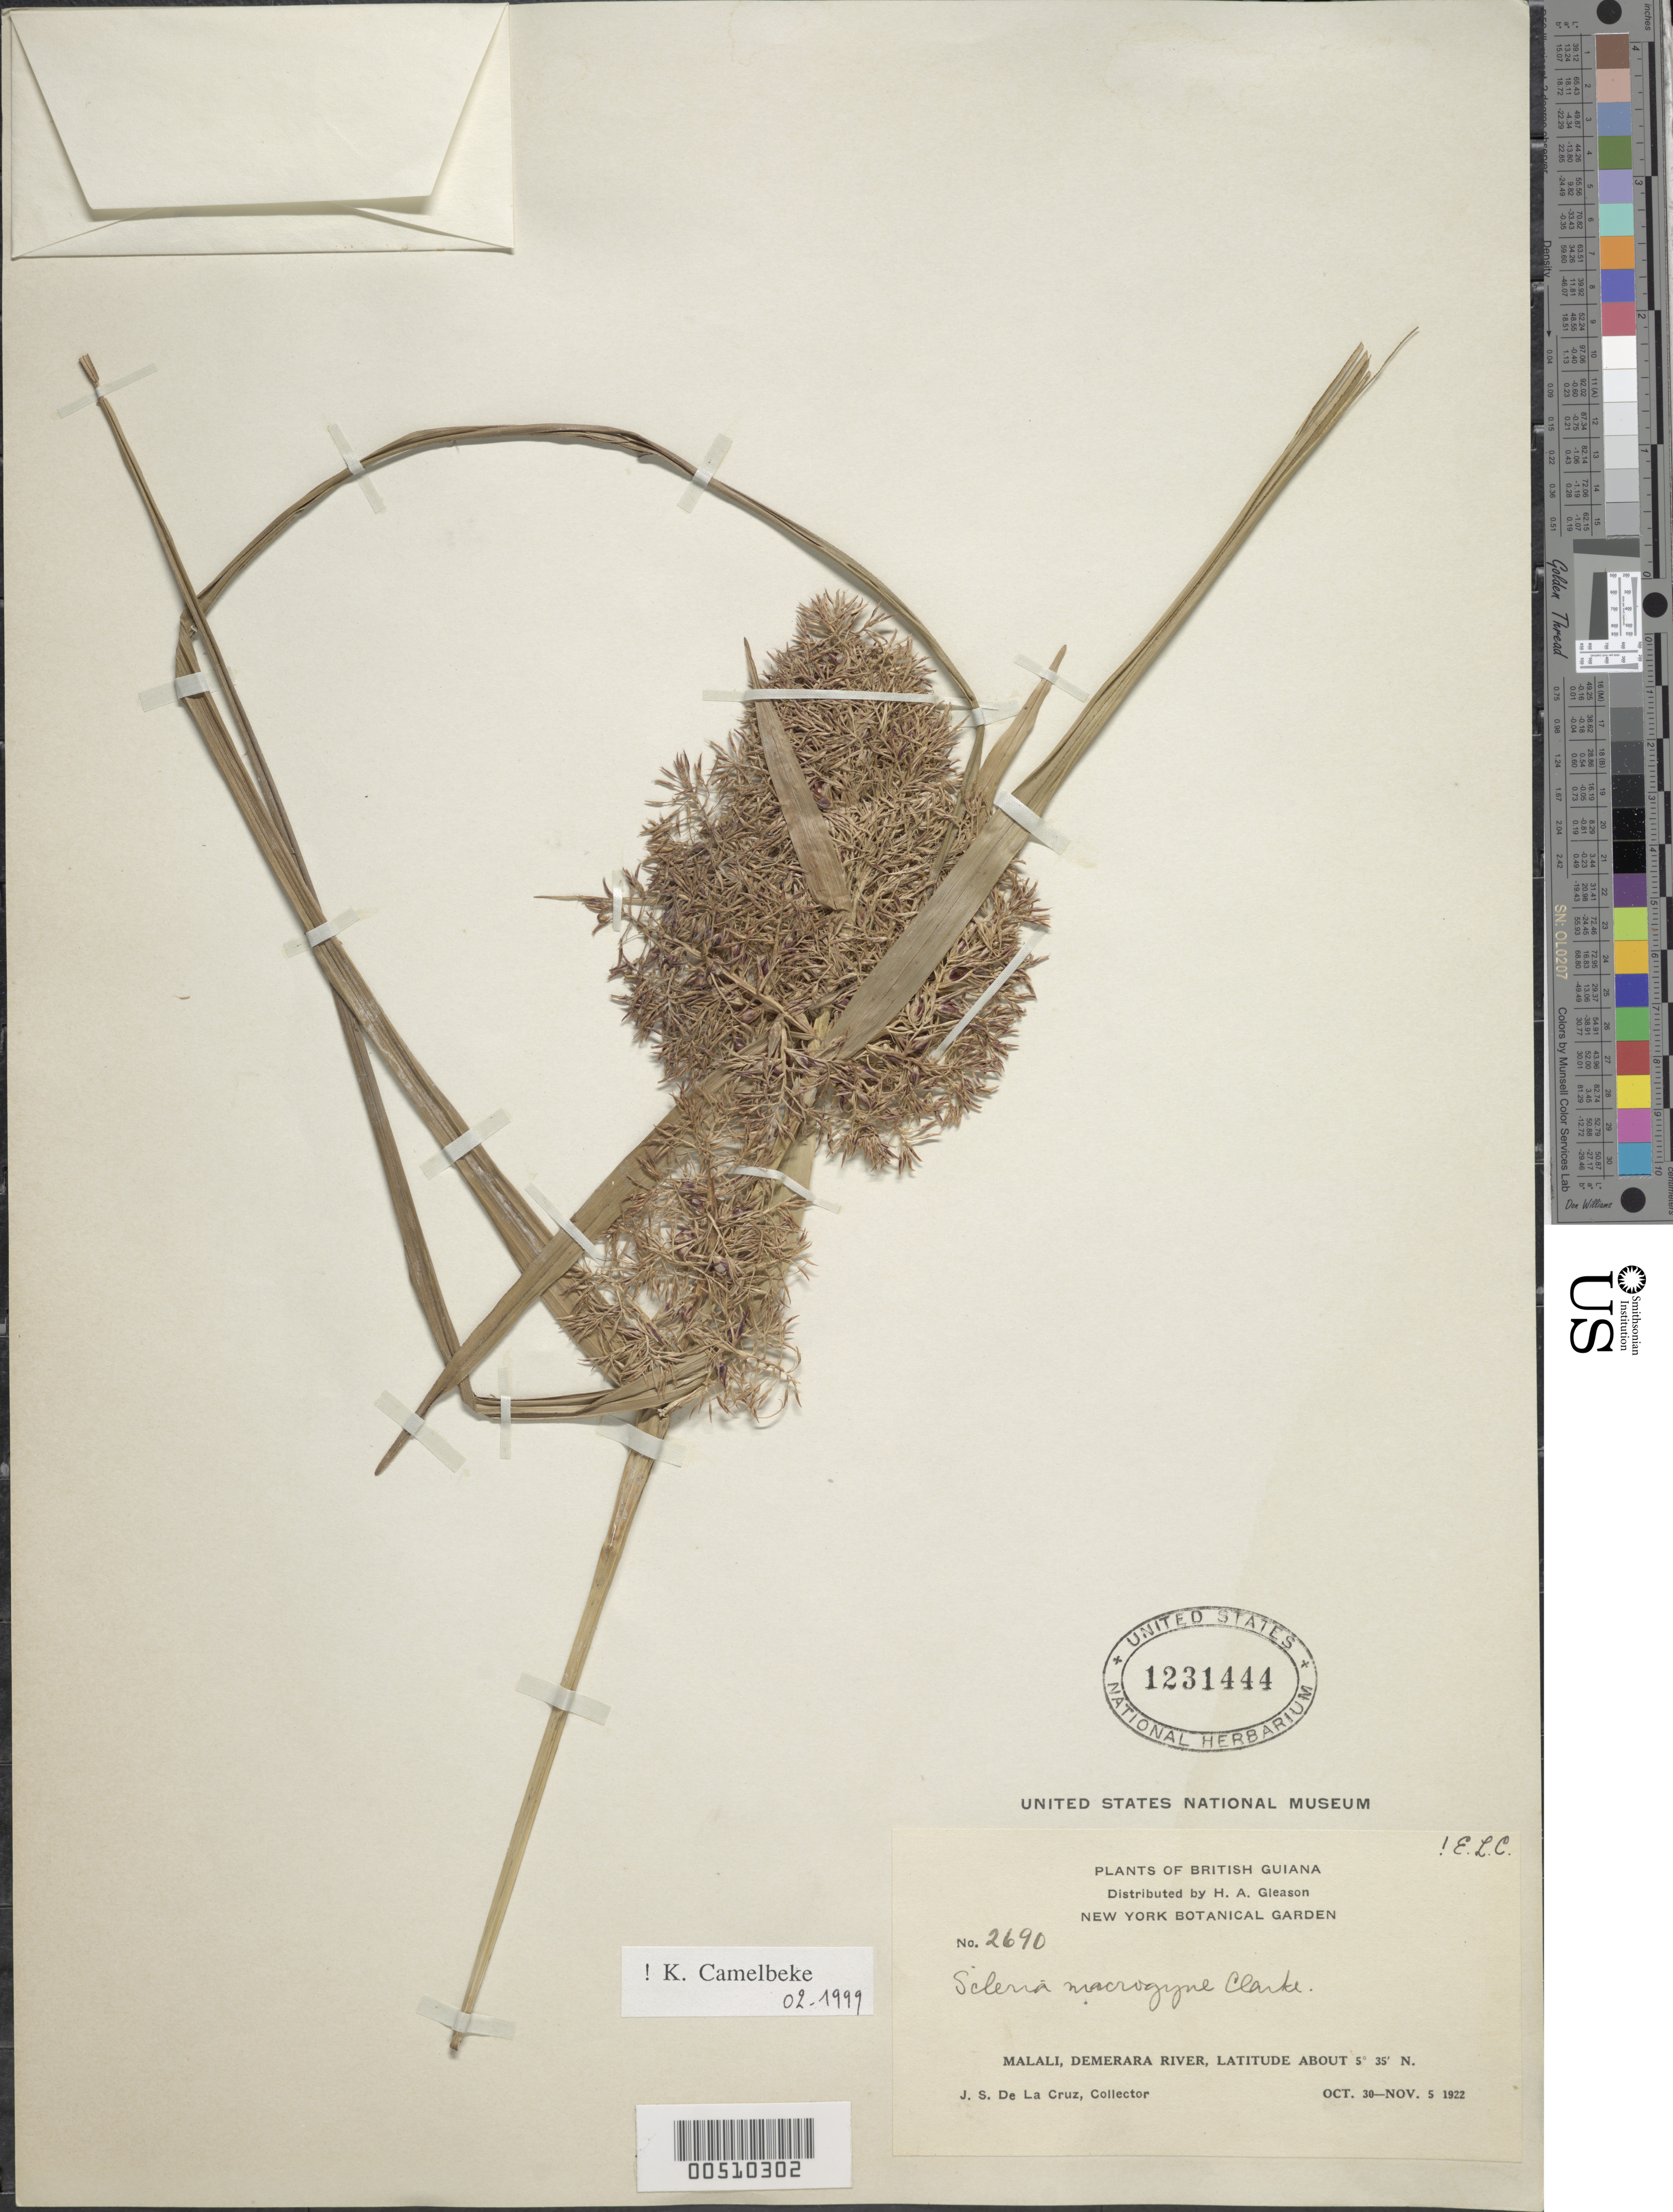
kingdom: Plantae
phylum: Tracheophyta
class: Liliopsida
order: Poales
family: Cyperaceae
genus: Scleria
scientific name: Scleria macrogyne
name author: C.B. Clarke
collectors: J. S. de la Cruz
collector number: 2690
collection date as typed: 30 Oct 1922 to 05 Nov 1922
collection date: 1922-10-30/1922-11-05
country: Guyana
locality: Malali, Demerara River (lat/long recorded as: lat=05:35:0:N long=:::W)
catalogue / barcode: US 1231444